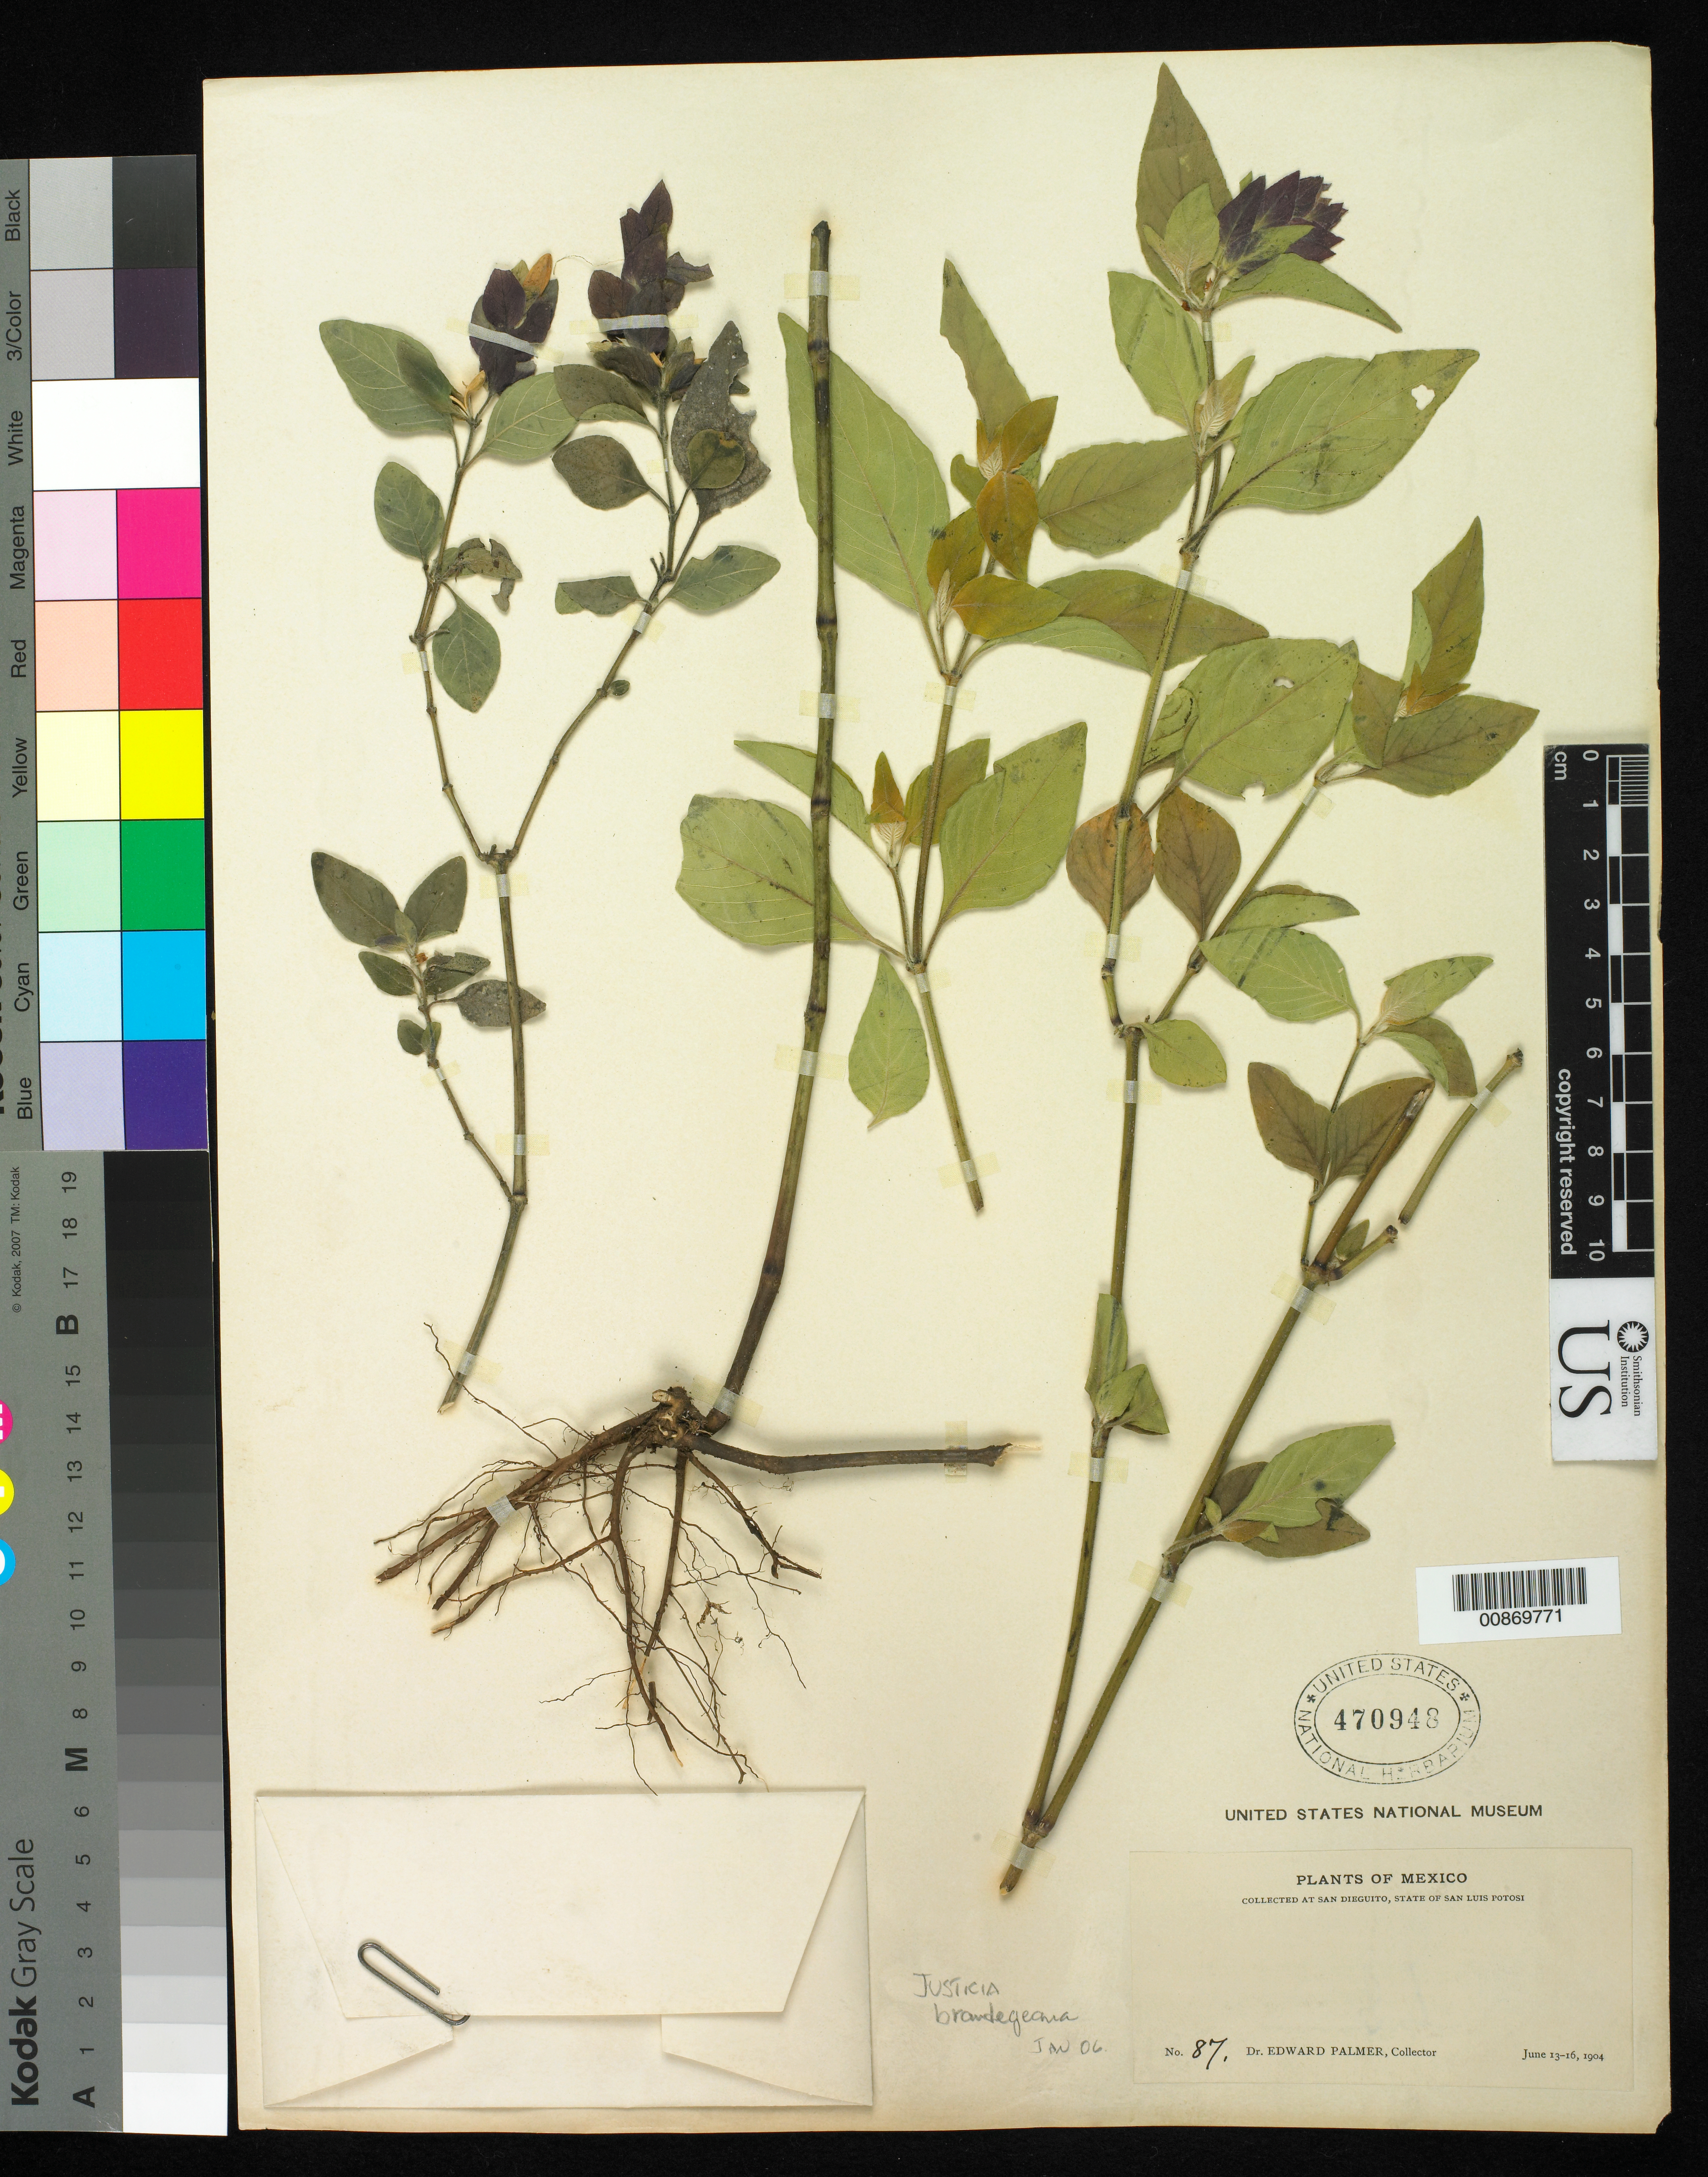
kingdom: Plantae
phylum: Tracheophyta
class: Magnoliopsida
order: Lamiales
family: Acanthaceae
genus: Justicia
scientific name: Justicia brandegeana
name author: Wassh. & L.B. Sm.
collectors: E. Palmer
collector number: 87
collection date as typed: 13 Jun 1904 to 16 Jun 1904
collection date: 1904-06-13/1904-06-16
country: Mexico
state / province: San Luis Potosí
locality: San Dieguito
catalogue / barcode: US 470948